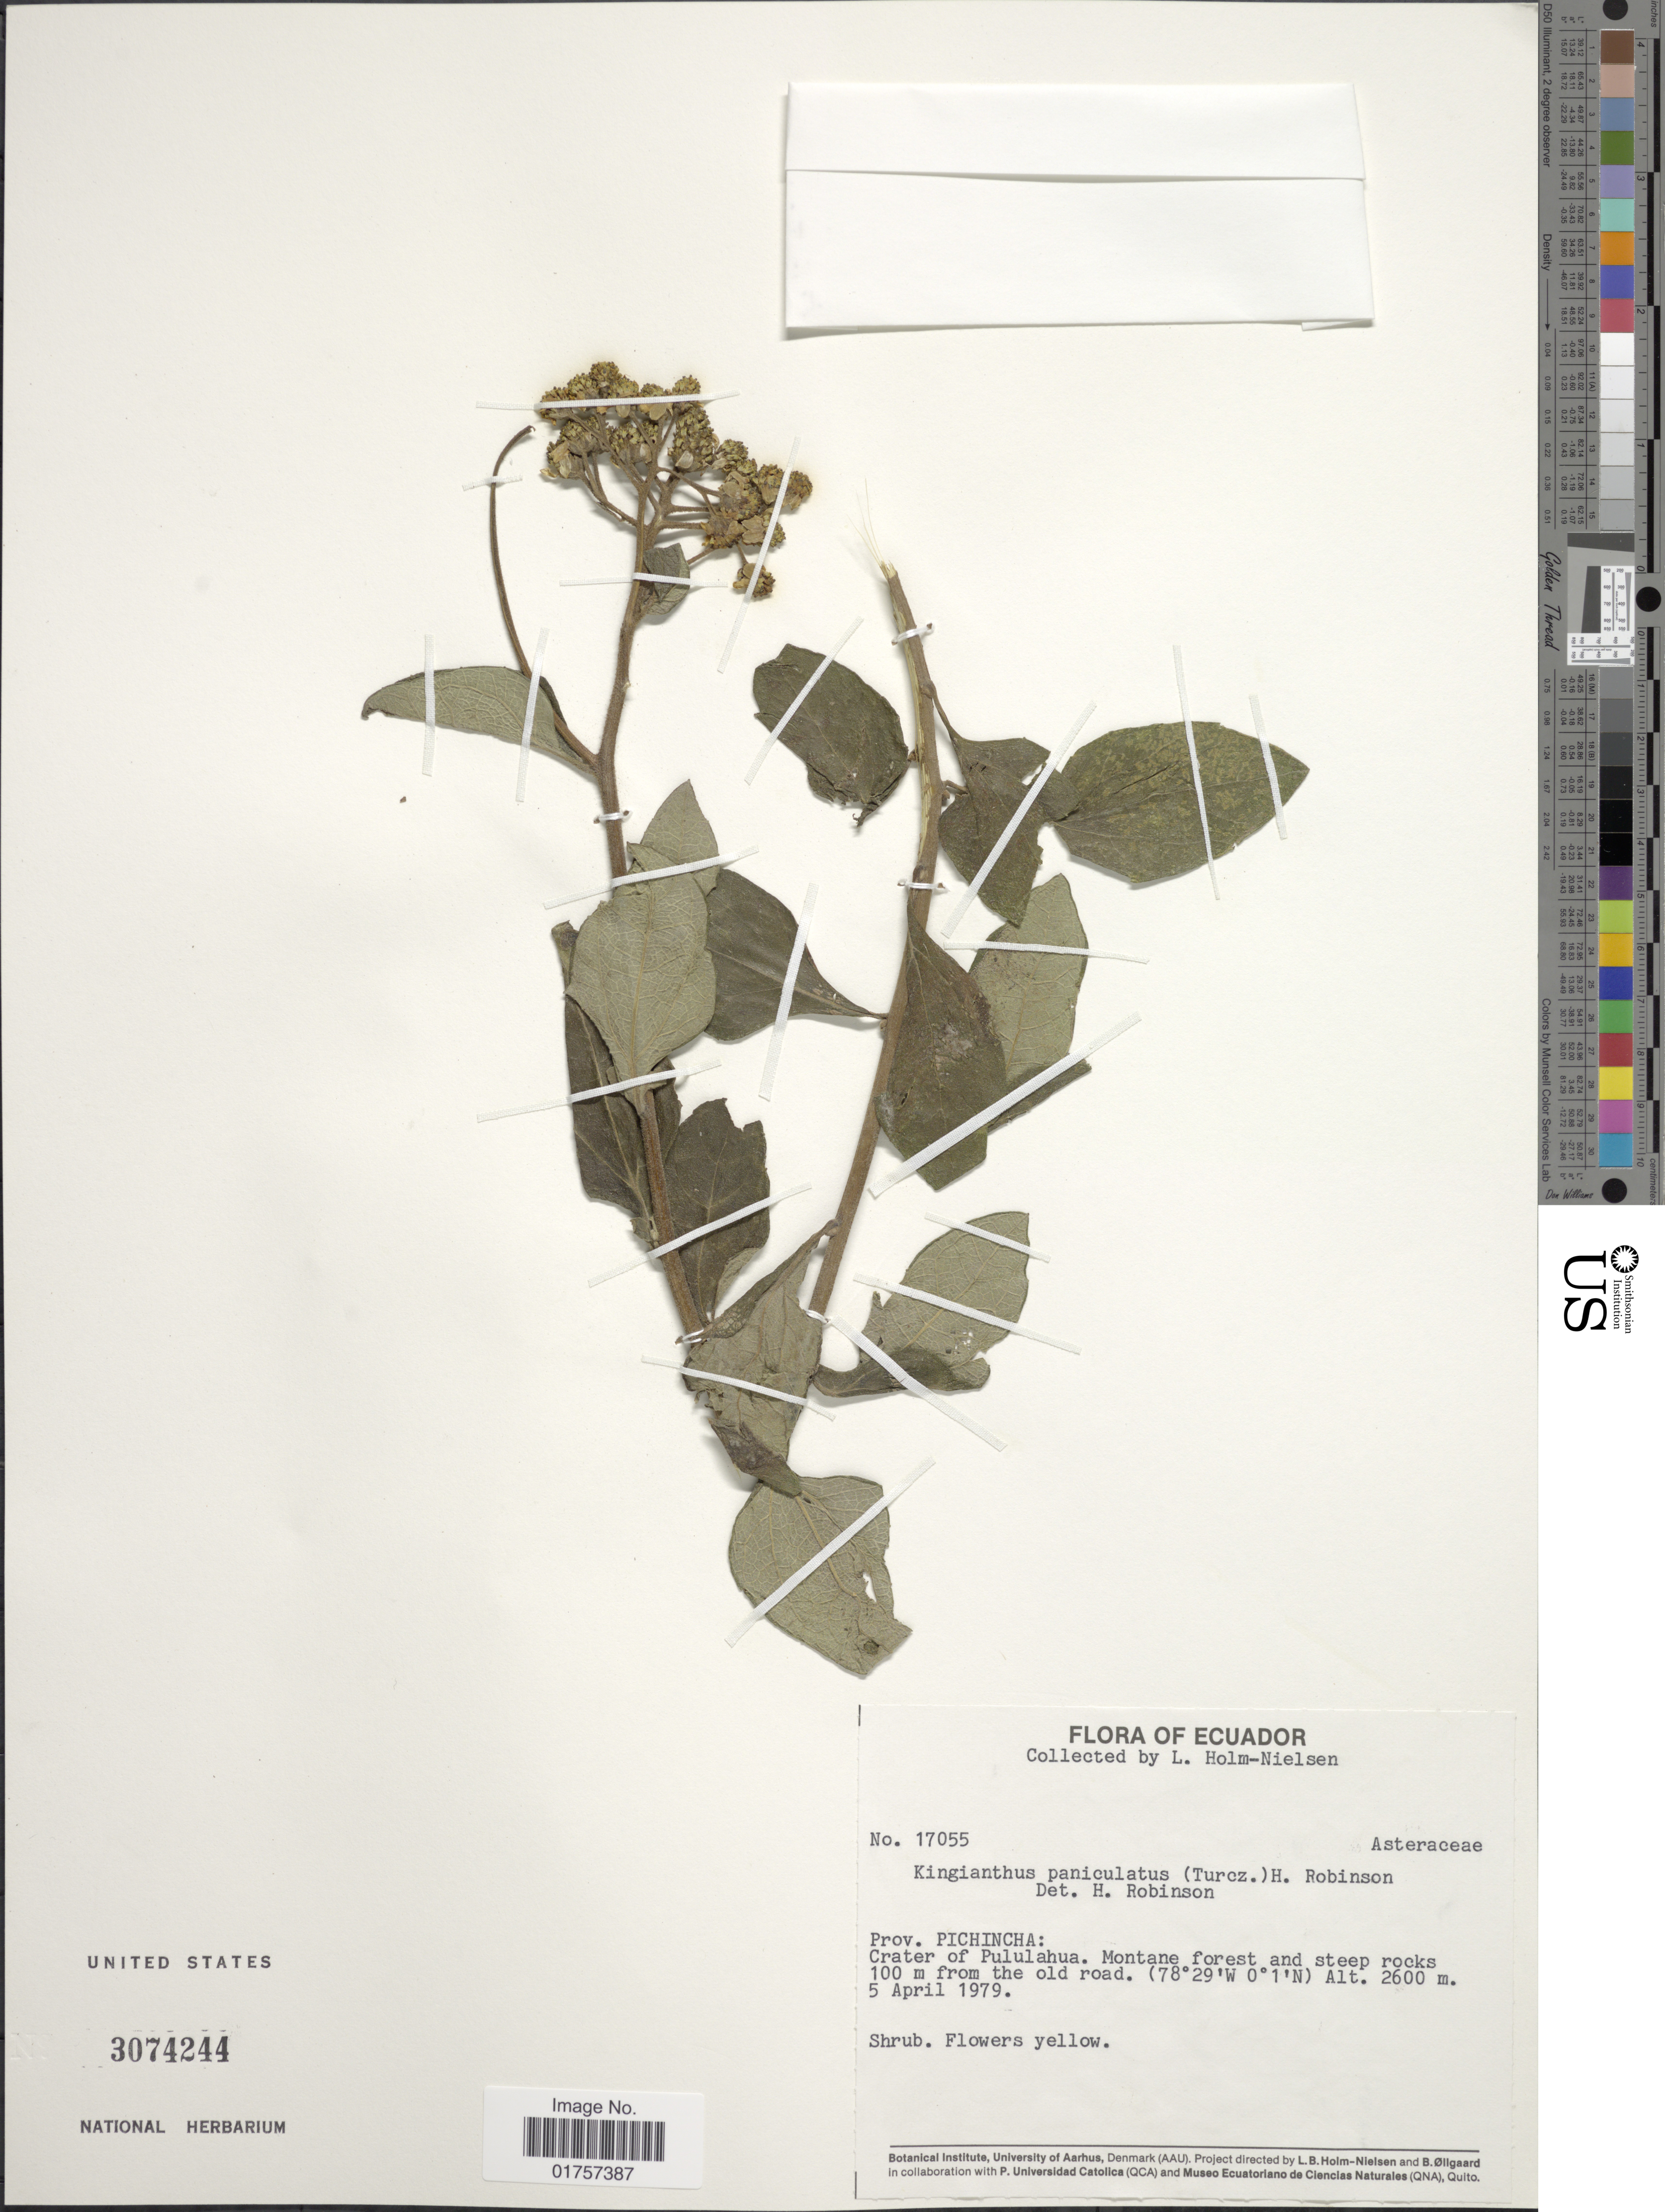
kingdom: Plantae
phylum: Tracheophyta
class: Magnoliopsida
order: Asterales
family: Asteraceae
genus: Kingianthus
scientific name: Kingianthus sodiroi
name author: (Hieron.) H. Rob.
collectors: L. B. Holm-Nielsen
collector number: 17055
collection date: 1979-04-05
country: Ecuador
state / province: Pichincha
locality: Crater of Pululahua 100 m from the old road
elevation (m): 2600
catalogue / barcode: US 3074244